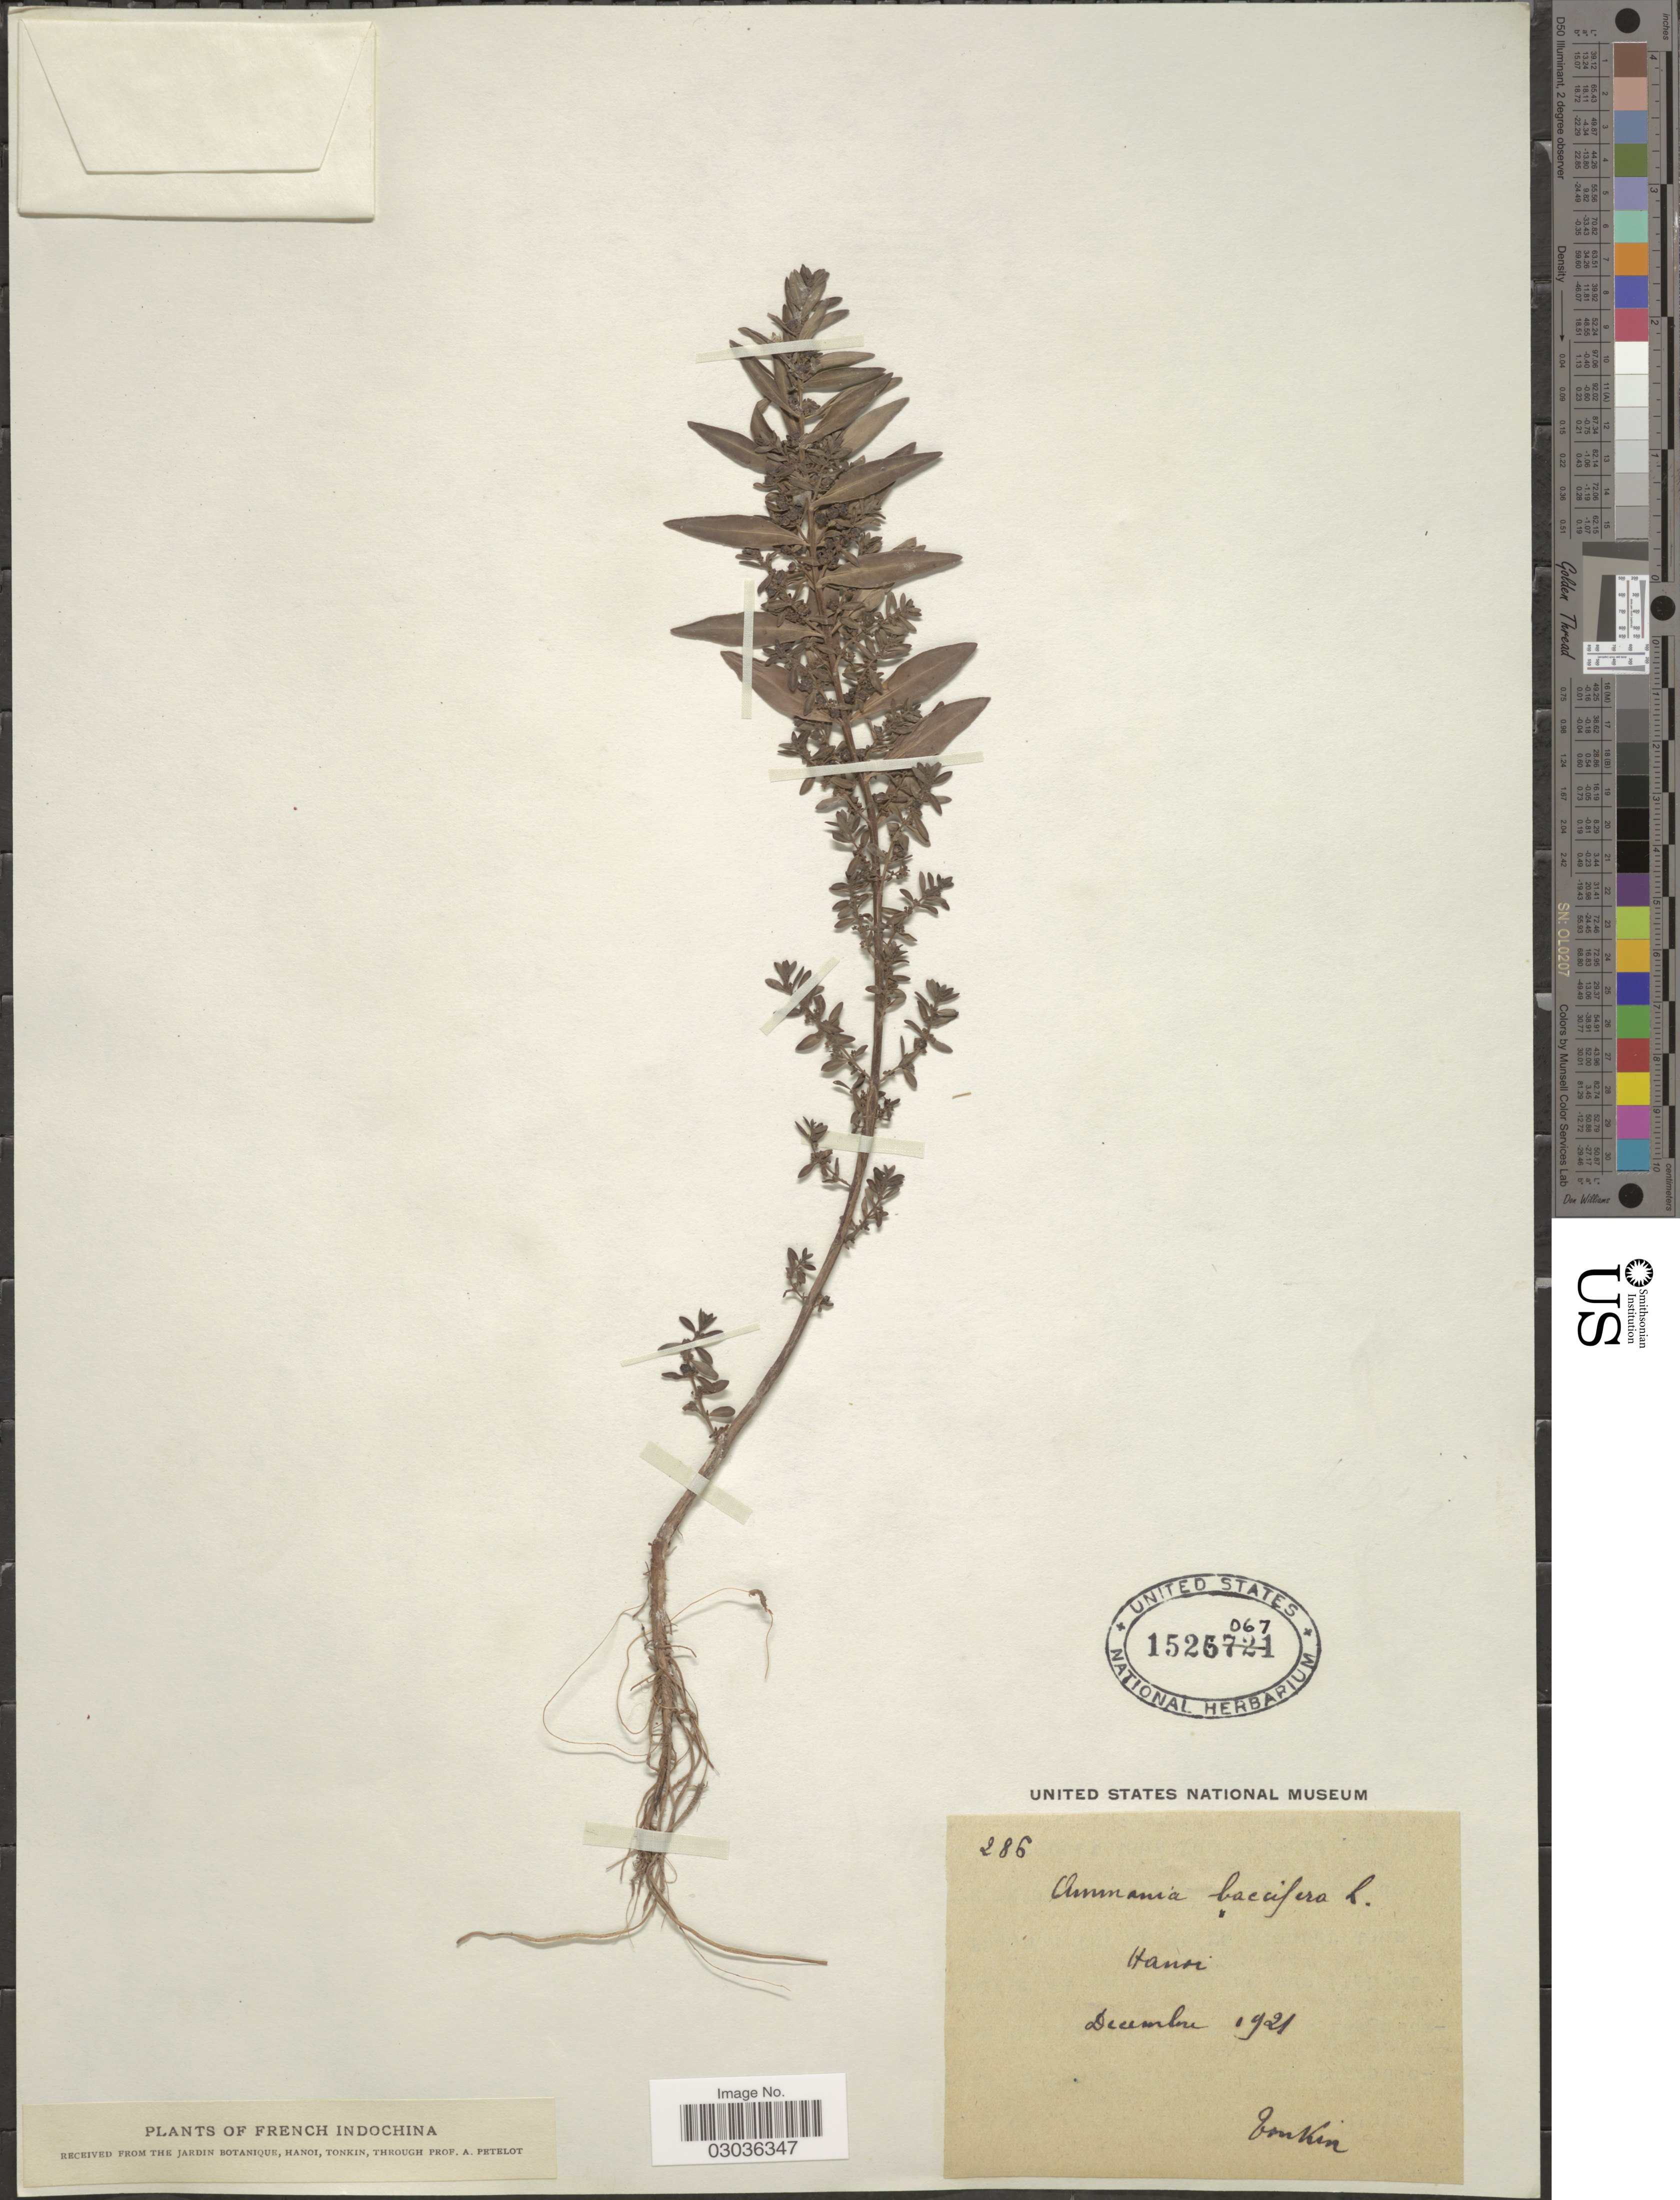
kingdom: Plantae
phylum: Tracheophyta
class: Magnoliopsida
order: Myrtales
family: Lythraceae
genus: Ammannia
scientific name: Ammannia baccifera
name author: L.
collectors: A. Petelot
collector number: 286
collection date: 1921-12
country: Vietnam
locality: Tonkin. Hanoi. French Indochina.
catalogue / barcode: US 1526067